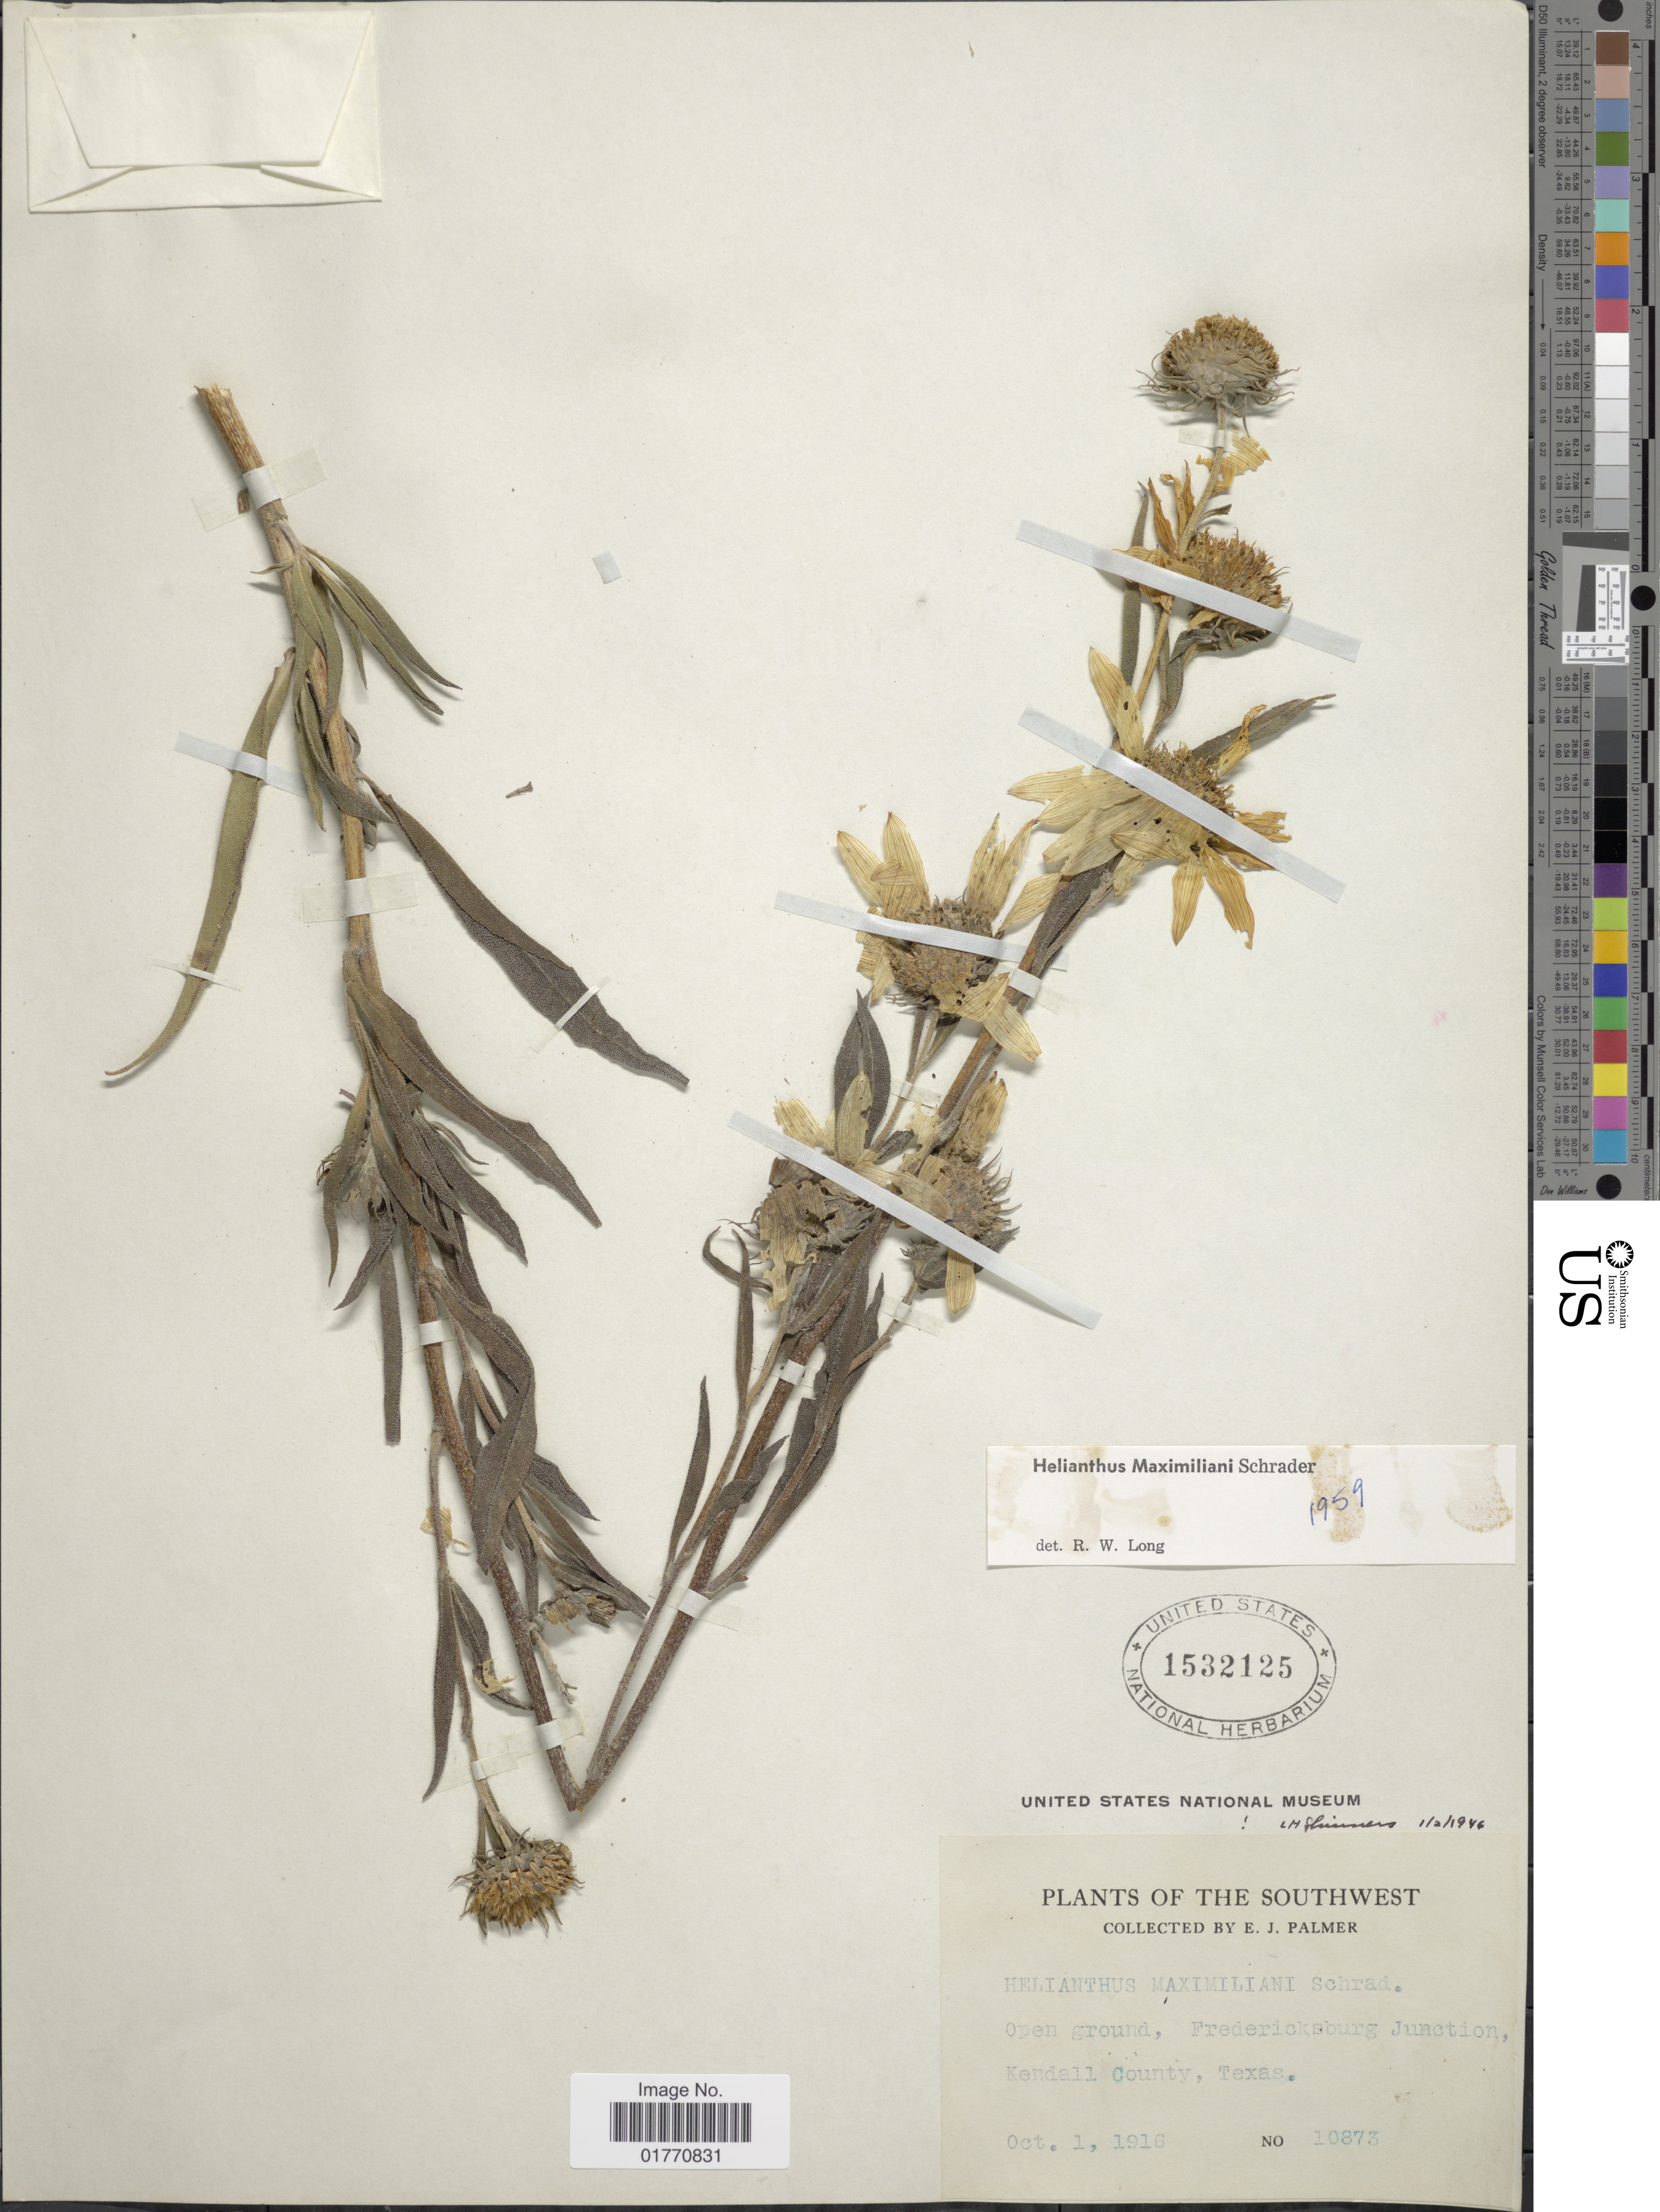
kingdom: Plantae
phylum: Tracheophyta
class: Magnoliopsida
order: Asterales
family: Asteraceae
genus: Helianthus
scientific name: Helianthus maximiliani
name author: Schrad.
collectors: E. J. Palmer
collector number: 10873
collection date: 1916-10-01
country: United States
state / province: Texas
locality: Open ground, Fredericksburg Junction, Kendall County.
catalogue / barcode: US 1532125